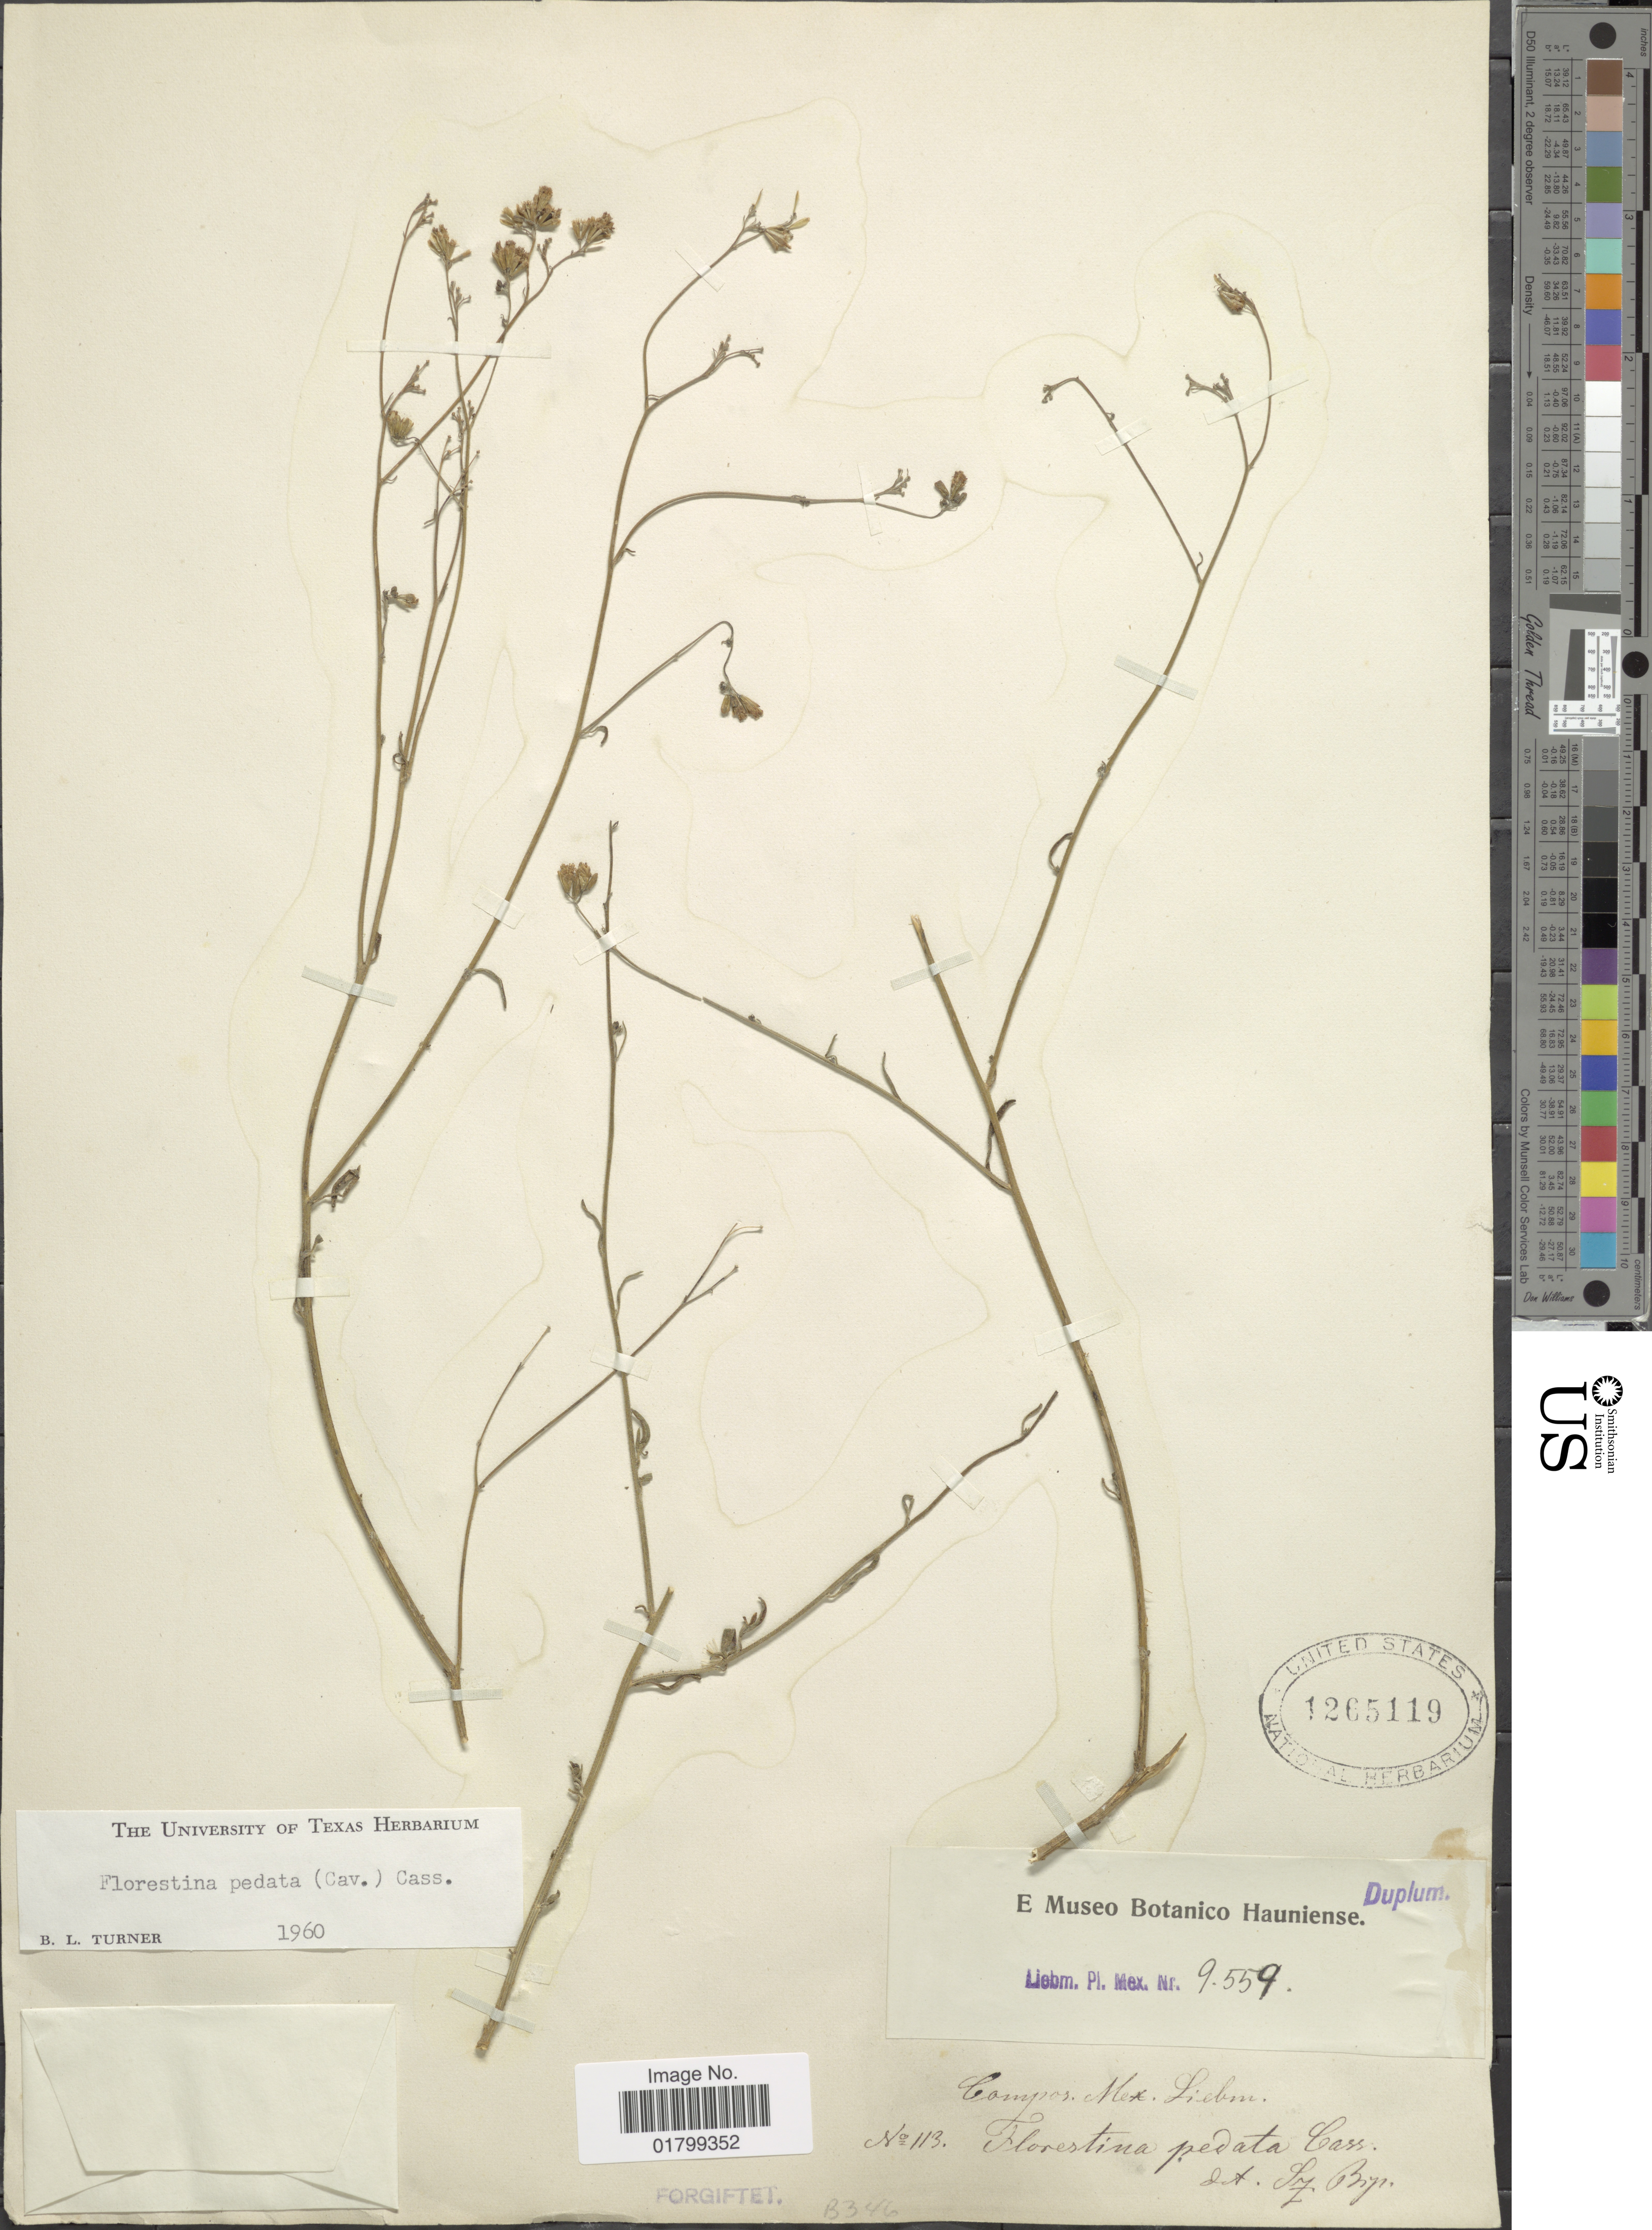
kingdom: Plantae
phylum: Tracheophyta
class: Magnoliopsida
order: Asterales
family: Asteraceae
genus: Florestina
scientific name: Florestina pedata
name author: (Cav.) Cass.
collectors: M. Liberman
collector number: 9559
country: Mexico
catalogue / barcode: US 1265119